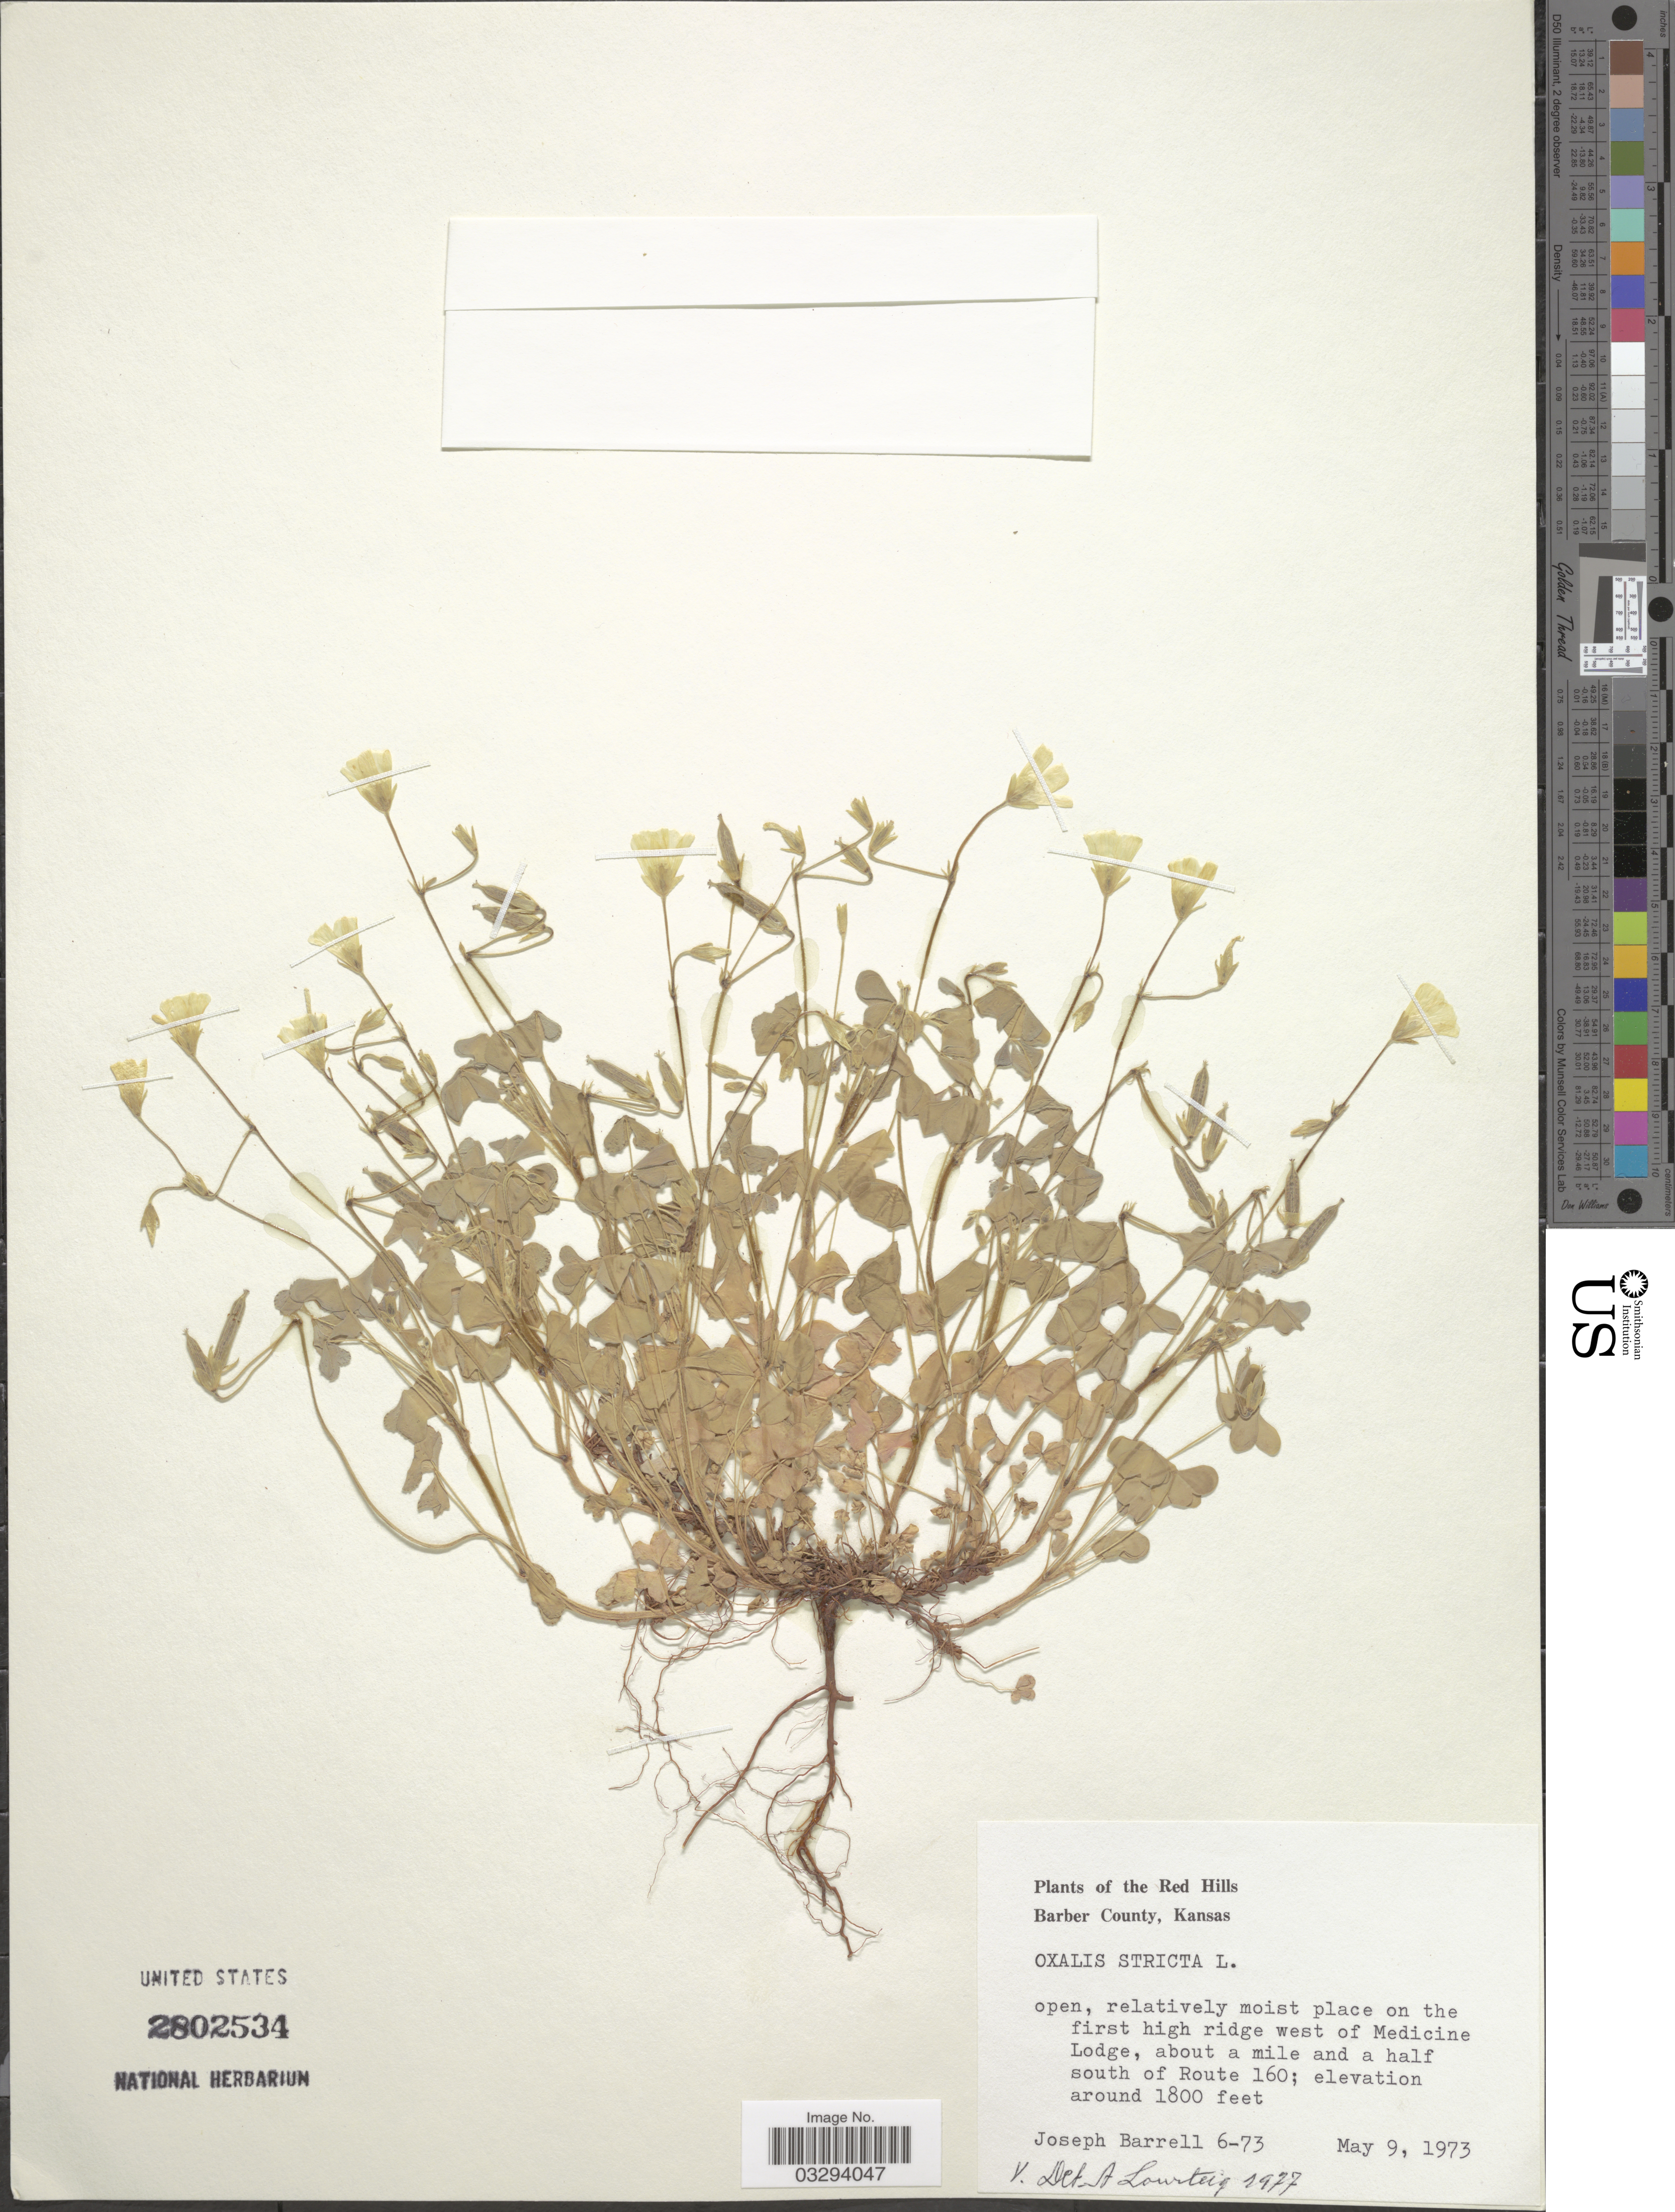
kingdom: Plantae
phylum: Tracheophyta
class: Magnoliopsida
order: Oxalidales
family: Oxalidaceae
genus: Oxalis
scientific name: Oxalis stricta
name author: L.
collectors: J. Barrell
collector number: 6-73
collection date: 1973-05-09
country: United States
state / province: Kansas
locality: The Red Hills, Barber County. relatively moist place on the first high ridge west of Medicine Lodge, about a mile and a half south of Route 160.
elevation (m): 549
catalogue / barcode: US 2802534